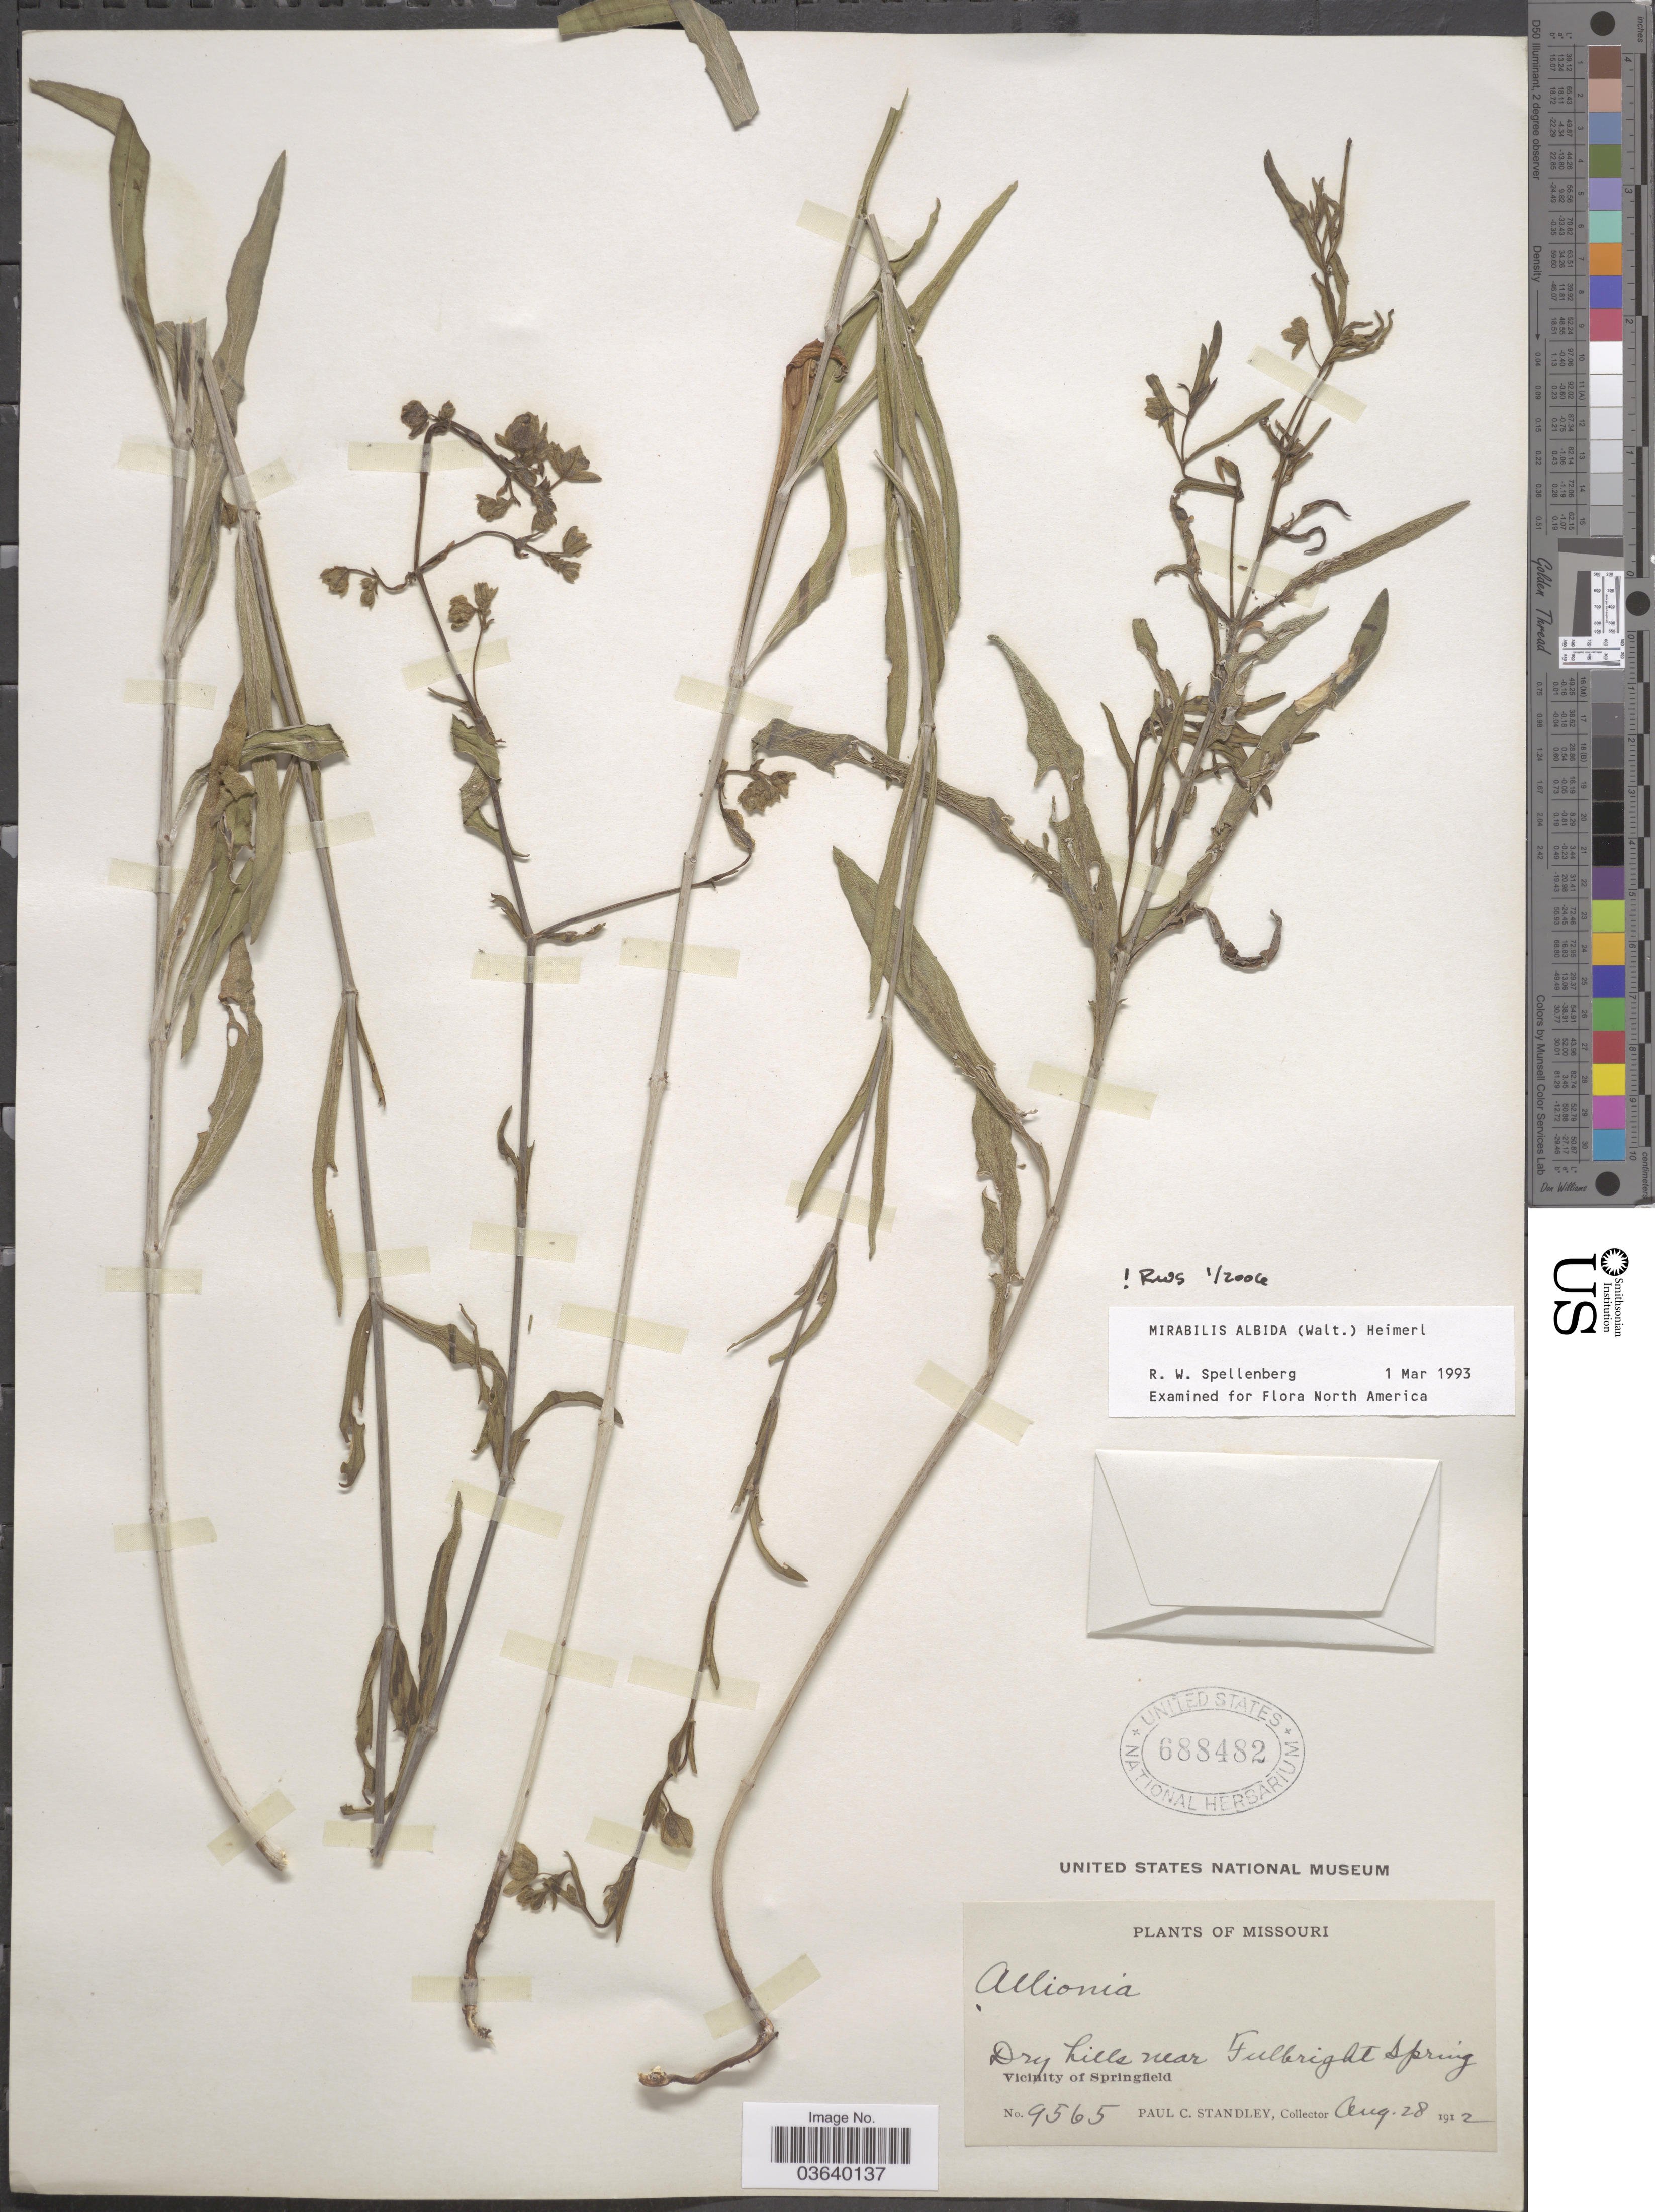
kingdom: Plantae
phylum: Tracheophyta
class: Magnoliopsida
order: Caryophyllales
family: Nyctaginaceae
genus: Mirabilis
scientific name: Mirabilis albida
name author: (Walter) Heimerl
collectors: P. C. Standley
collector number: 9565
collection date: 1912-08-28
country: United States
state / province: Missouri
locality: Dry hills near Fulbright Spring. Vicinity of Springfield.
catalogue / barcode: US 688482